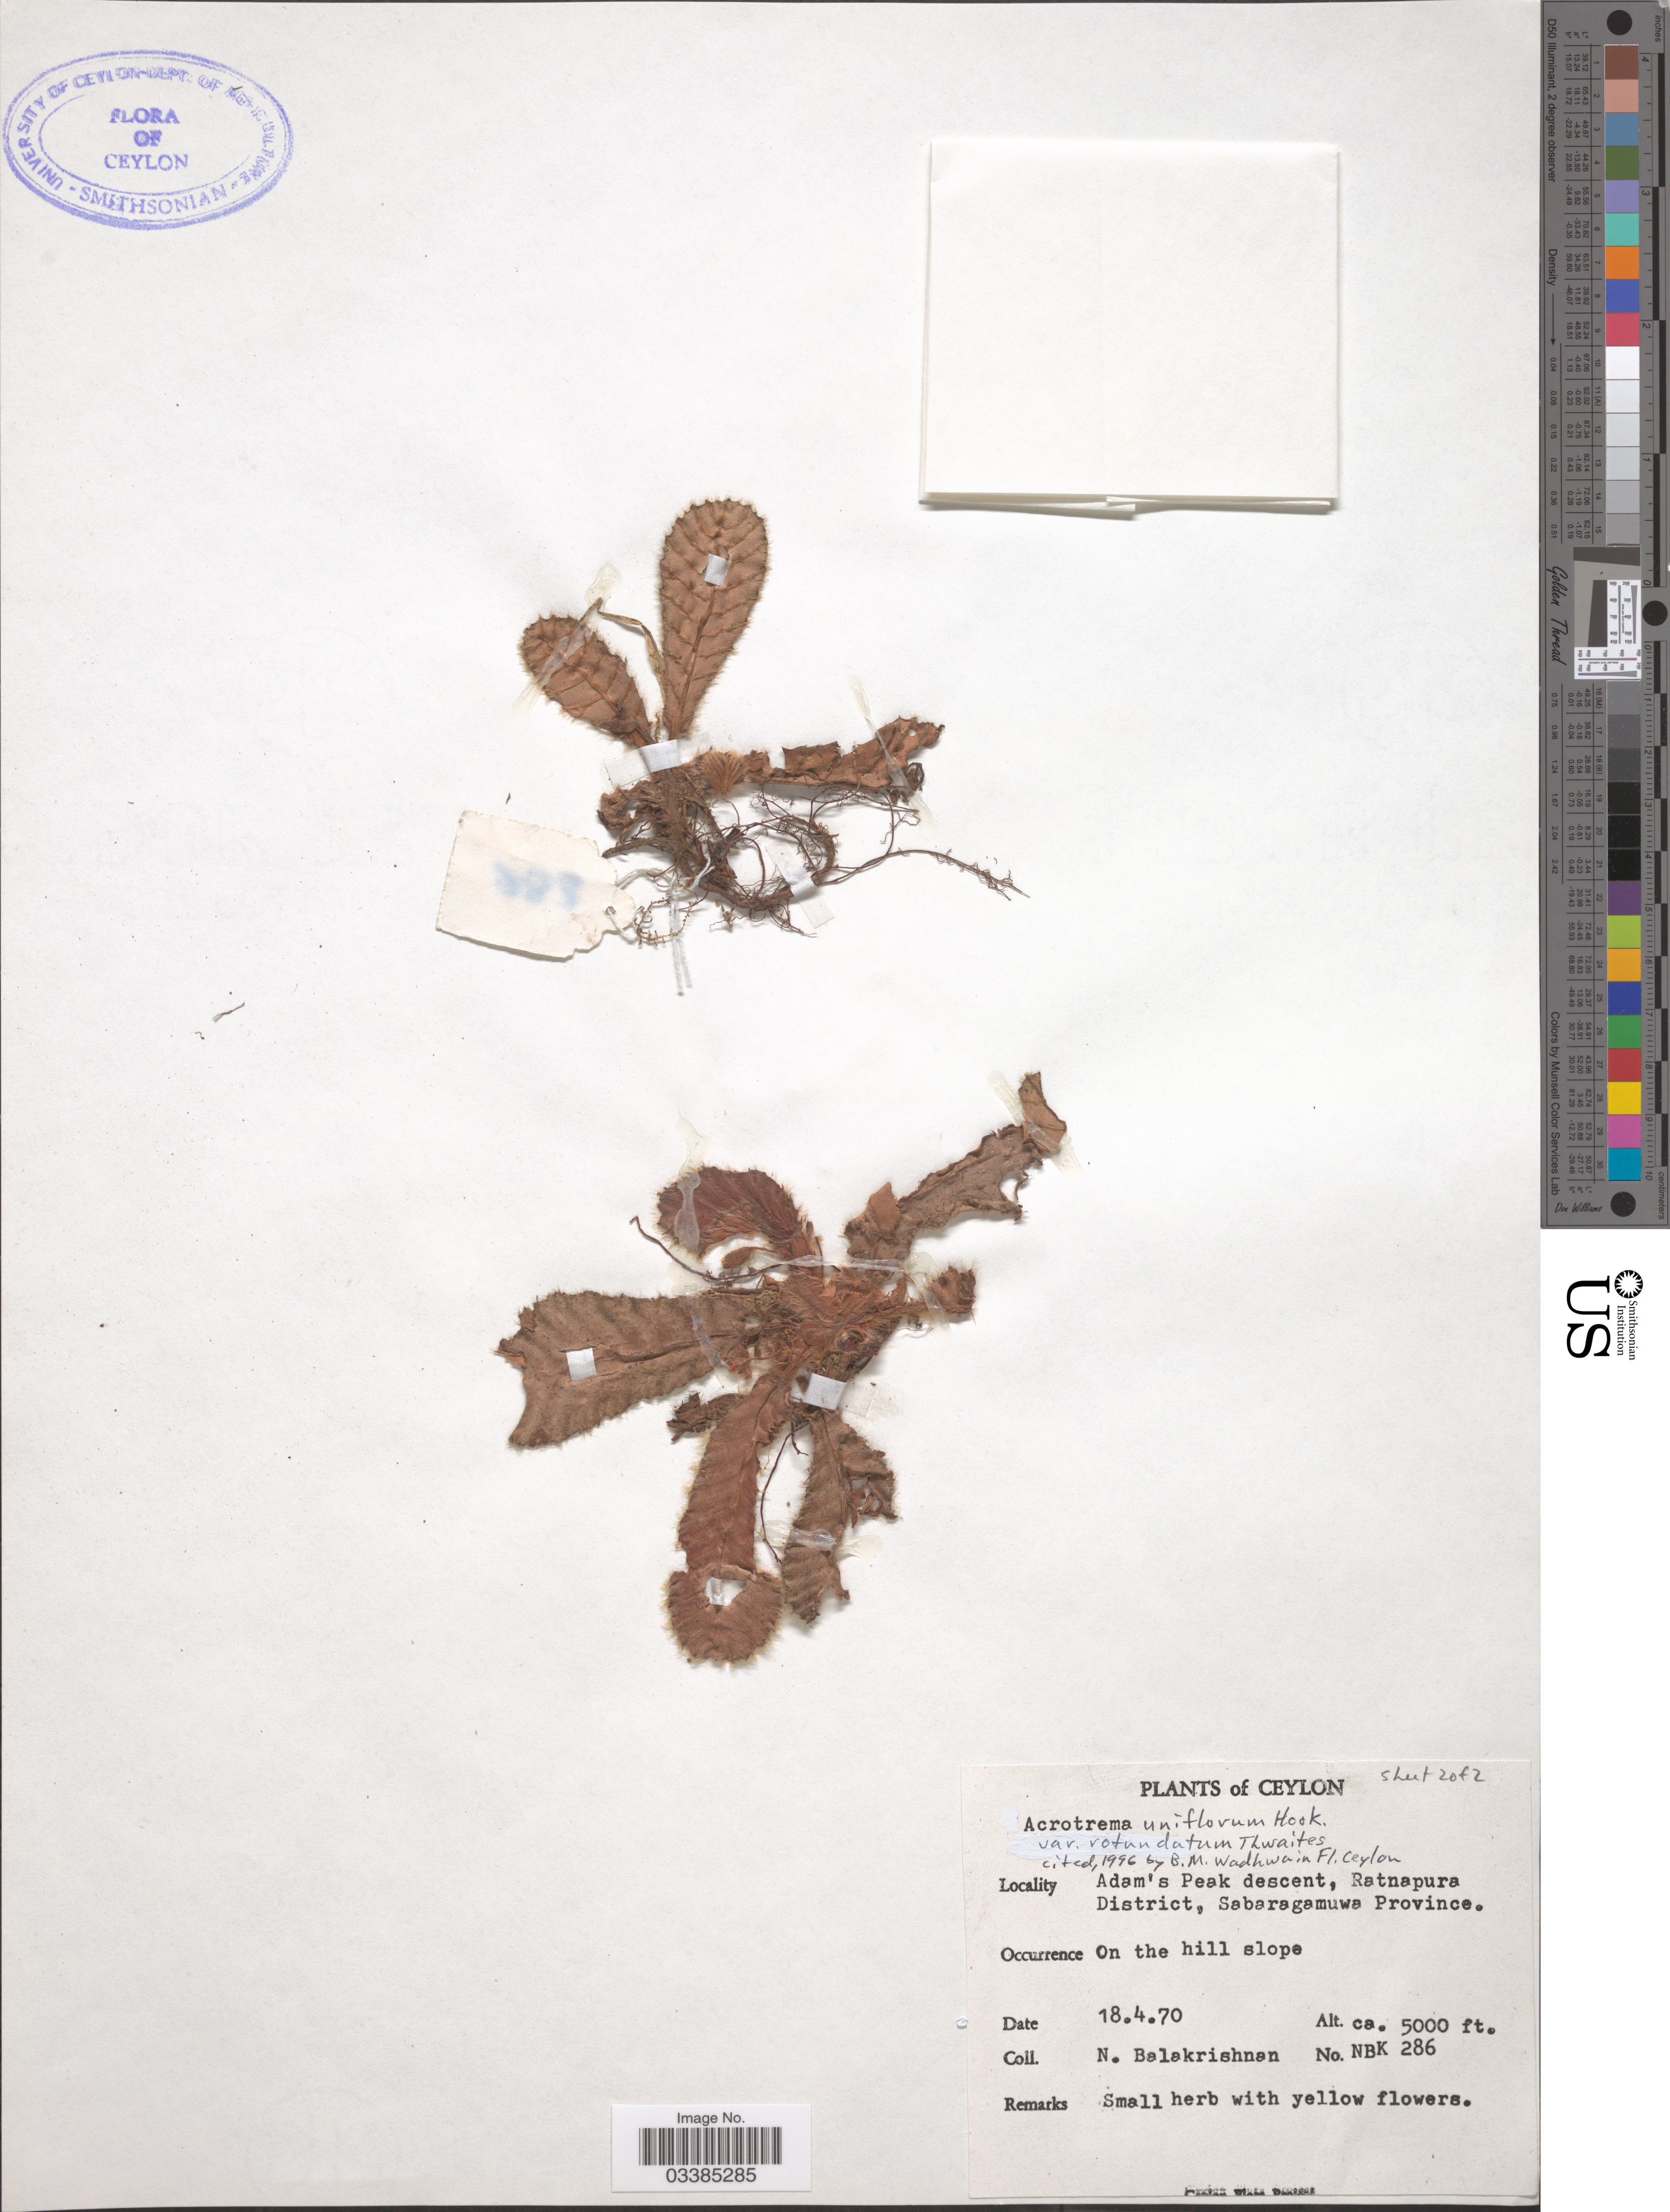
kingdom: Plantae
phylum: Tracheophyta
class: Magnoliopsida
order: Dilleniales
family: Dilleniaceae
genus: Acrotrema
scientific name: Acrotrema uniflorum var. rotundatum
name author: Thwaites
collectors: N. Balakrishnan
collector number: NBK286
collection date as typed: Transcribed d/m/y: 18/4/70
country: Sri Lanka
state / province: Sabaragamuwa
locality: Ceylon. Adam's Peak descent, Ratnapura District.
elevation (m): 1524